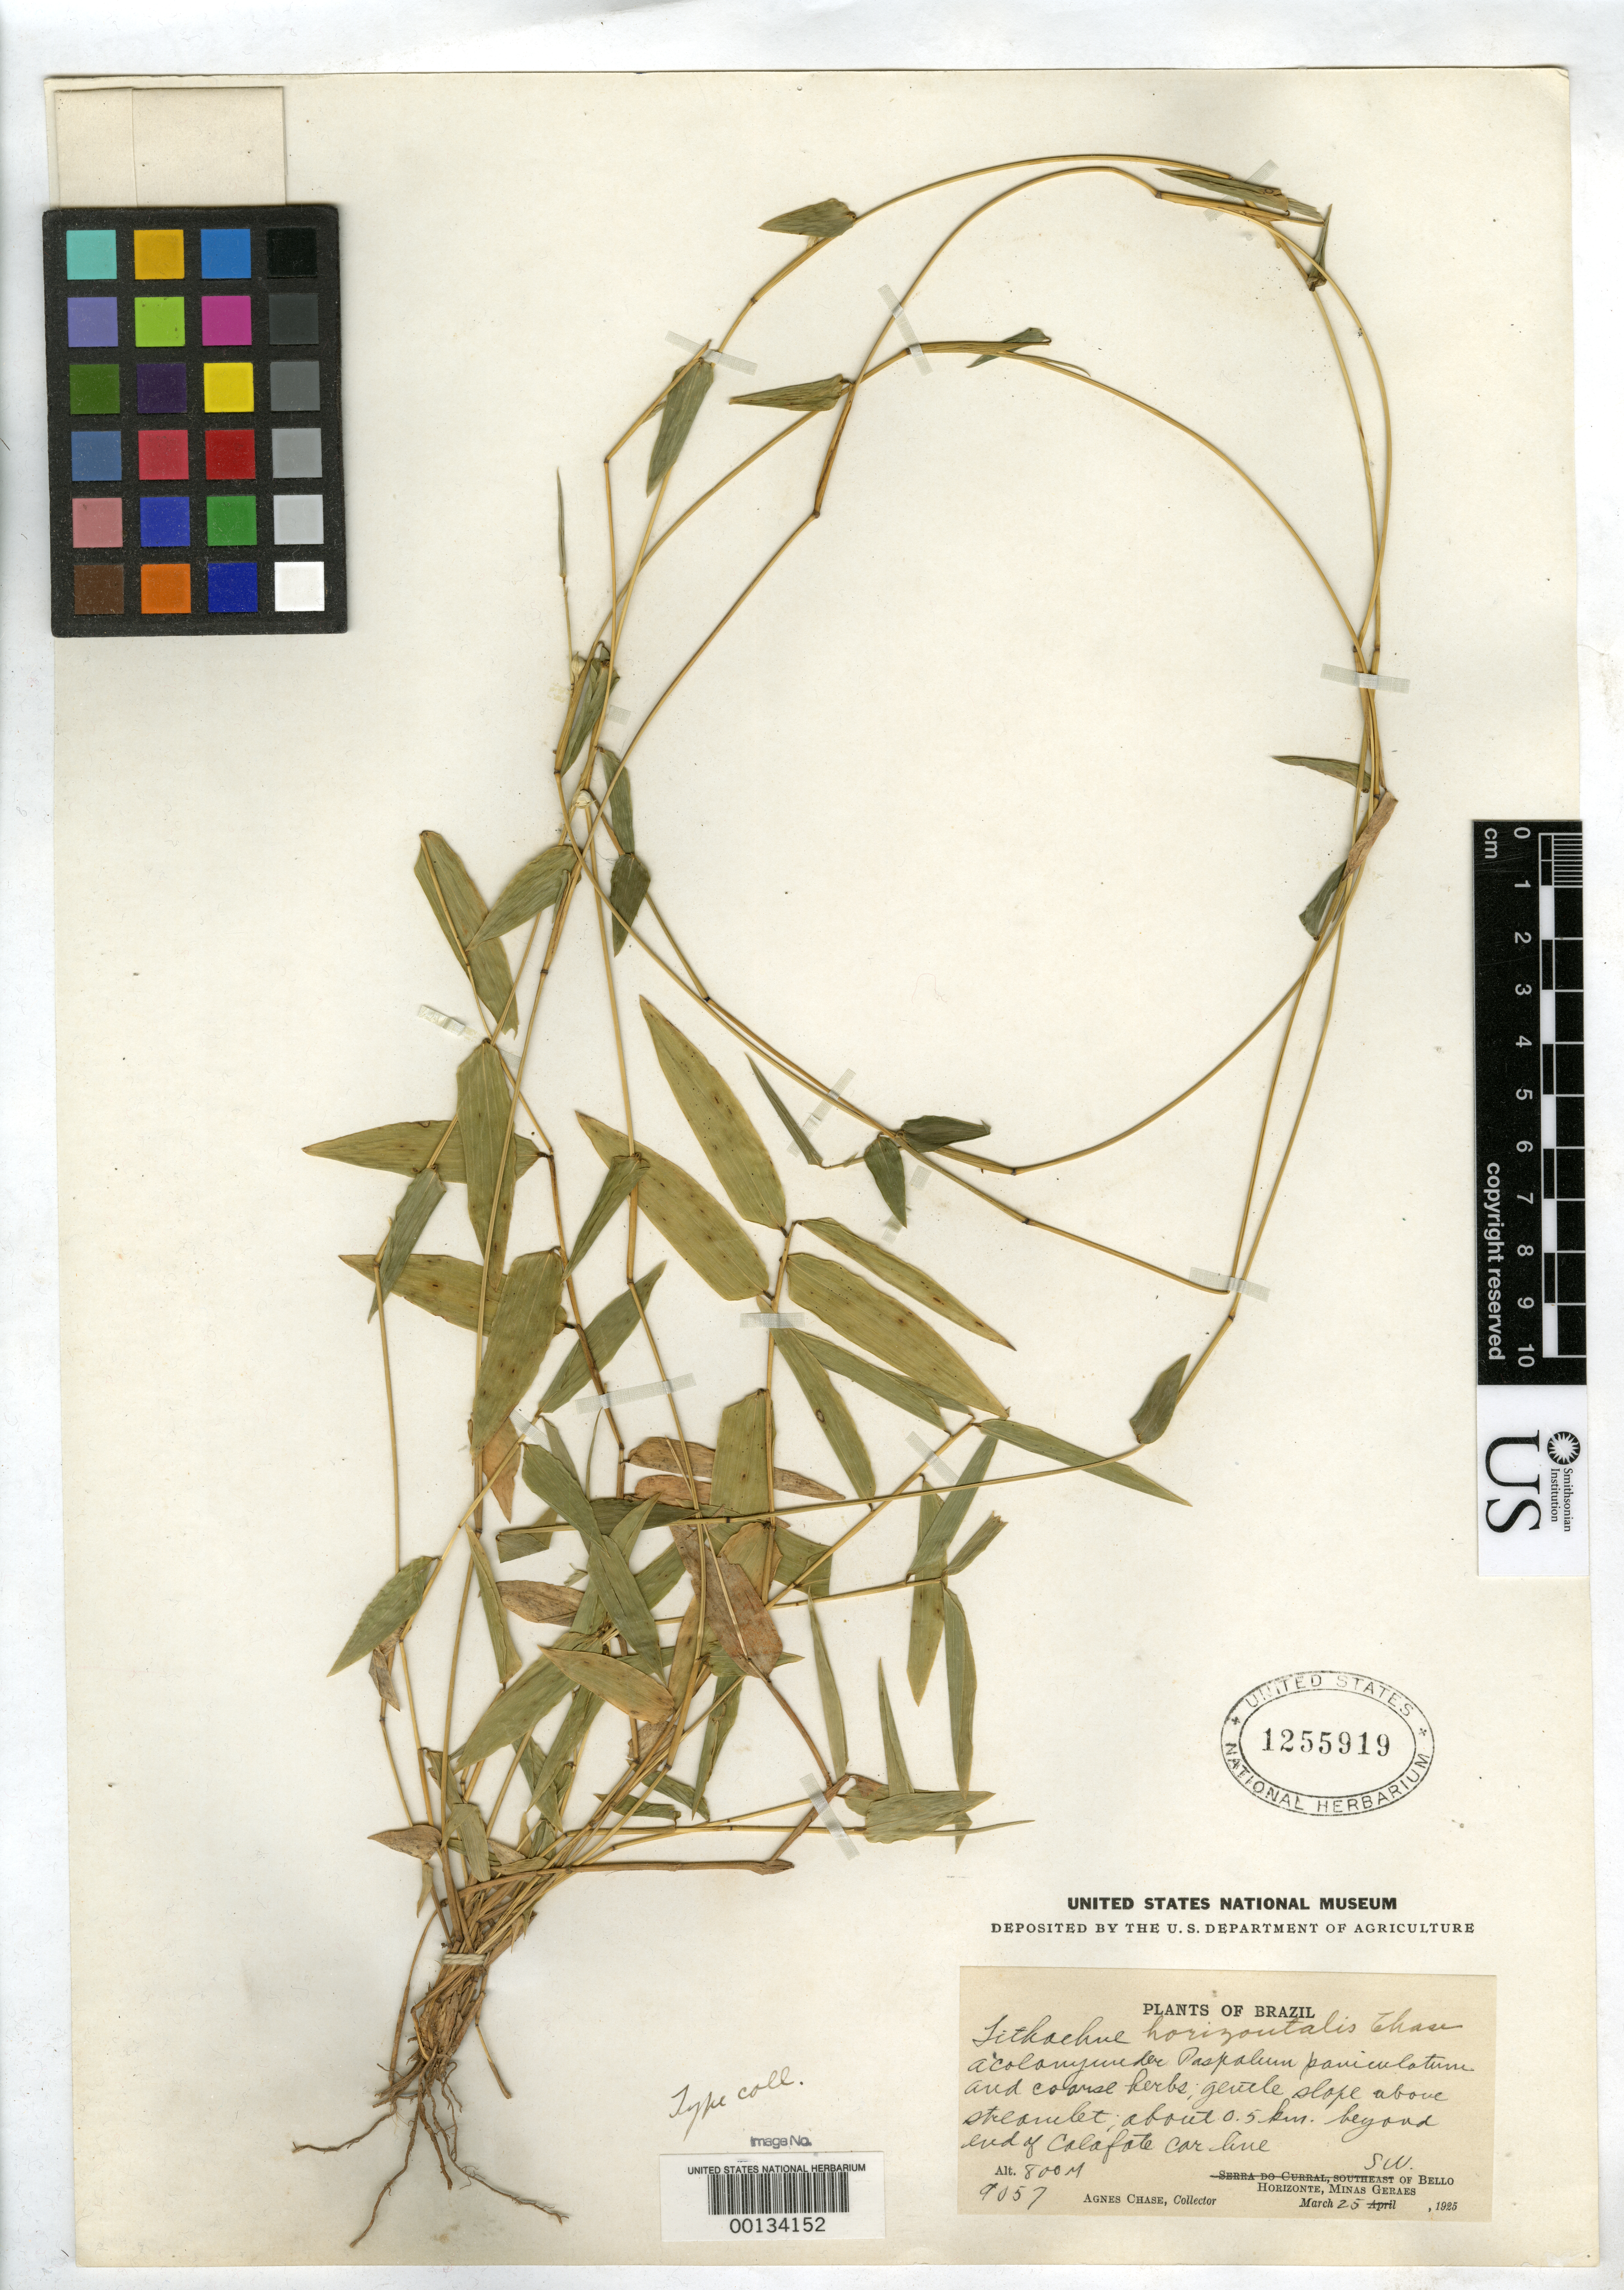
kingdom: Plantae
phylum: Tracheophyta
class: Liliopsida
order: Poales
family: Poaceae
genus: Lithachne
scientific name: Lithachne horizontalis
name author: Chase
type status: Isotype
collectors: A. Chase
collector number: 9057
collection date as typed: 25 Mar 1925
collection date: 1925-03-25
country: Brazil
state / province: Minas Gerais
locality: Near Bello Horizonte.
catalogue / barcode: US 1255919